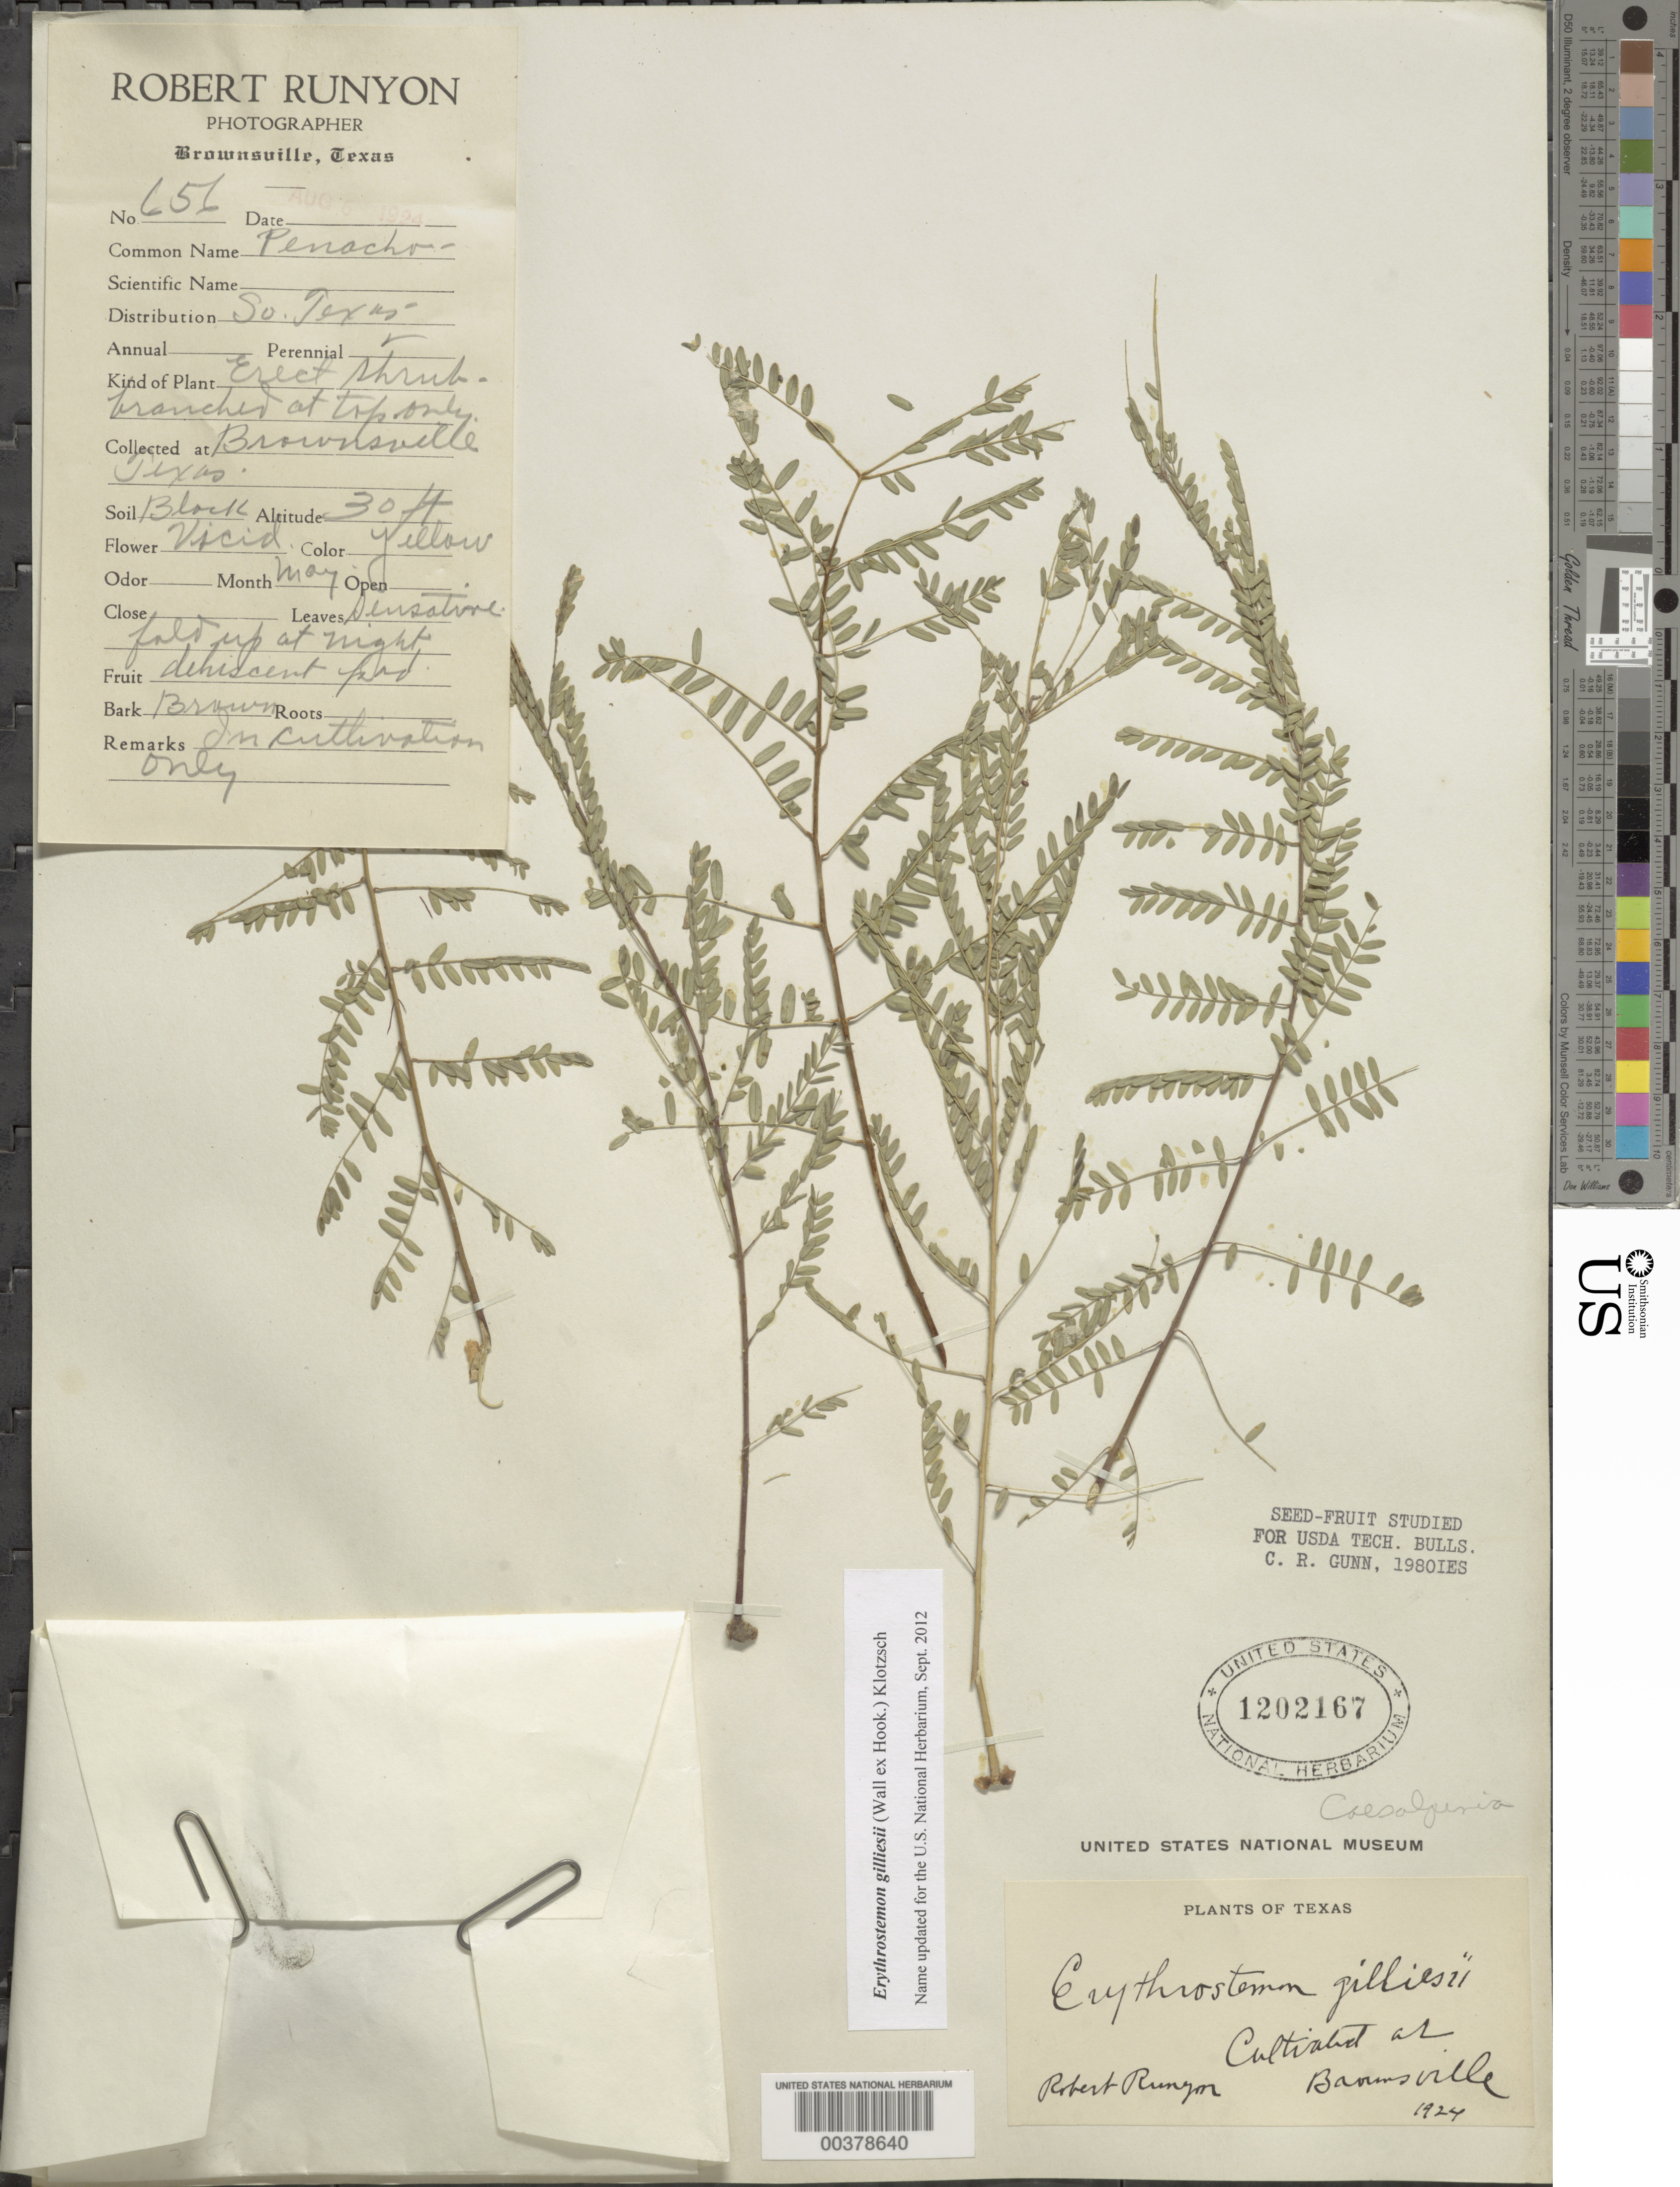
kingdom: Plantae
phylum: Tracheophyta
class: Magnoliopsida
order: Fabales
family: Fabaceae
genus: Erythrostemon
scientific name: Erythrostemon gilliesii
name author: (Hook.) Klotzsch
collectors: R. Runyon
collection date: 1924-05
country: United States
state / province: Texas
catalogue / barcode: US 1202167